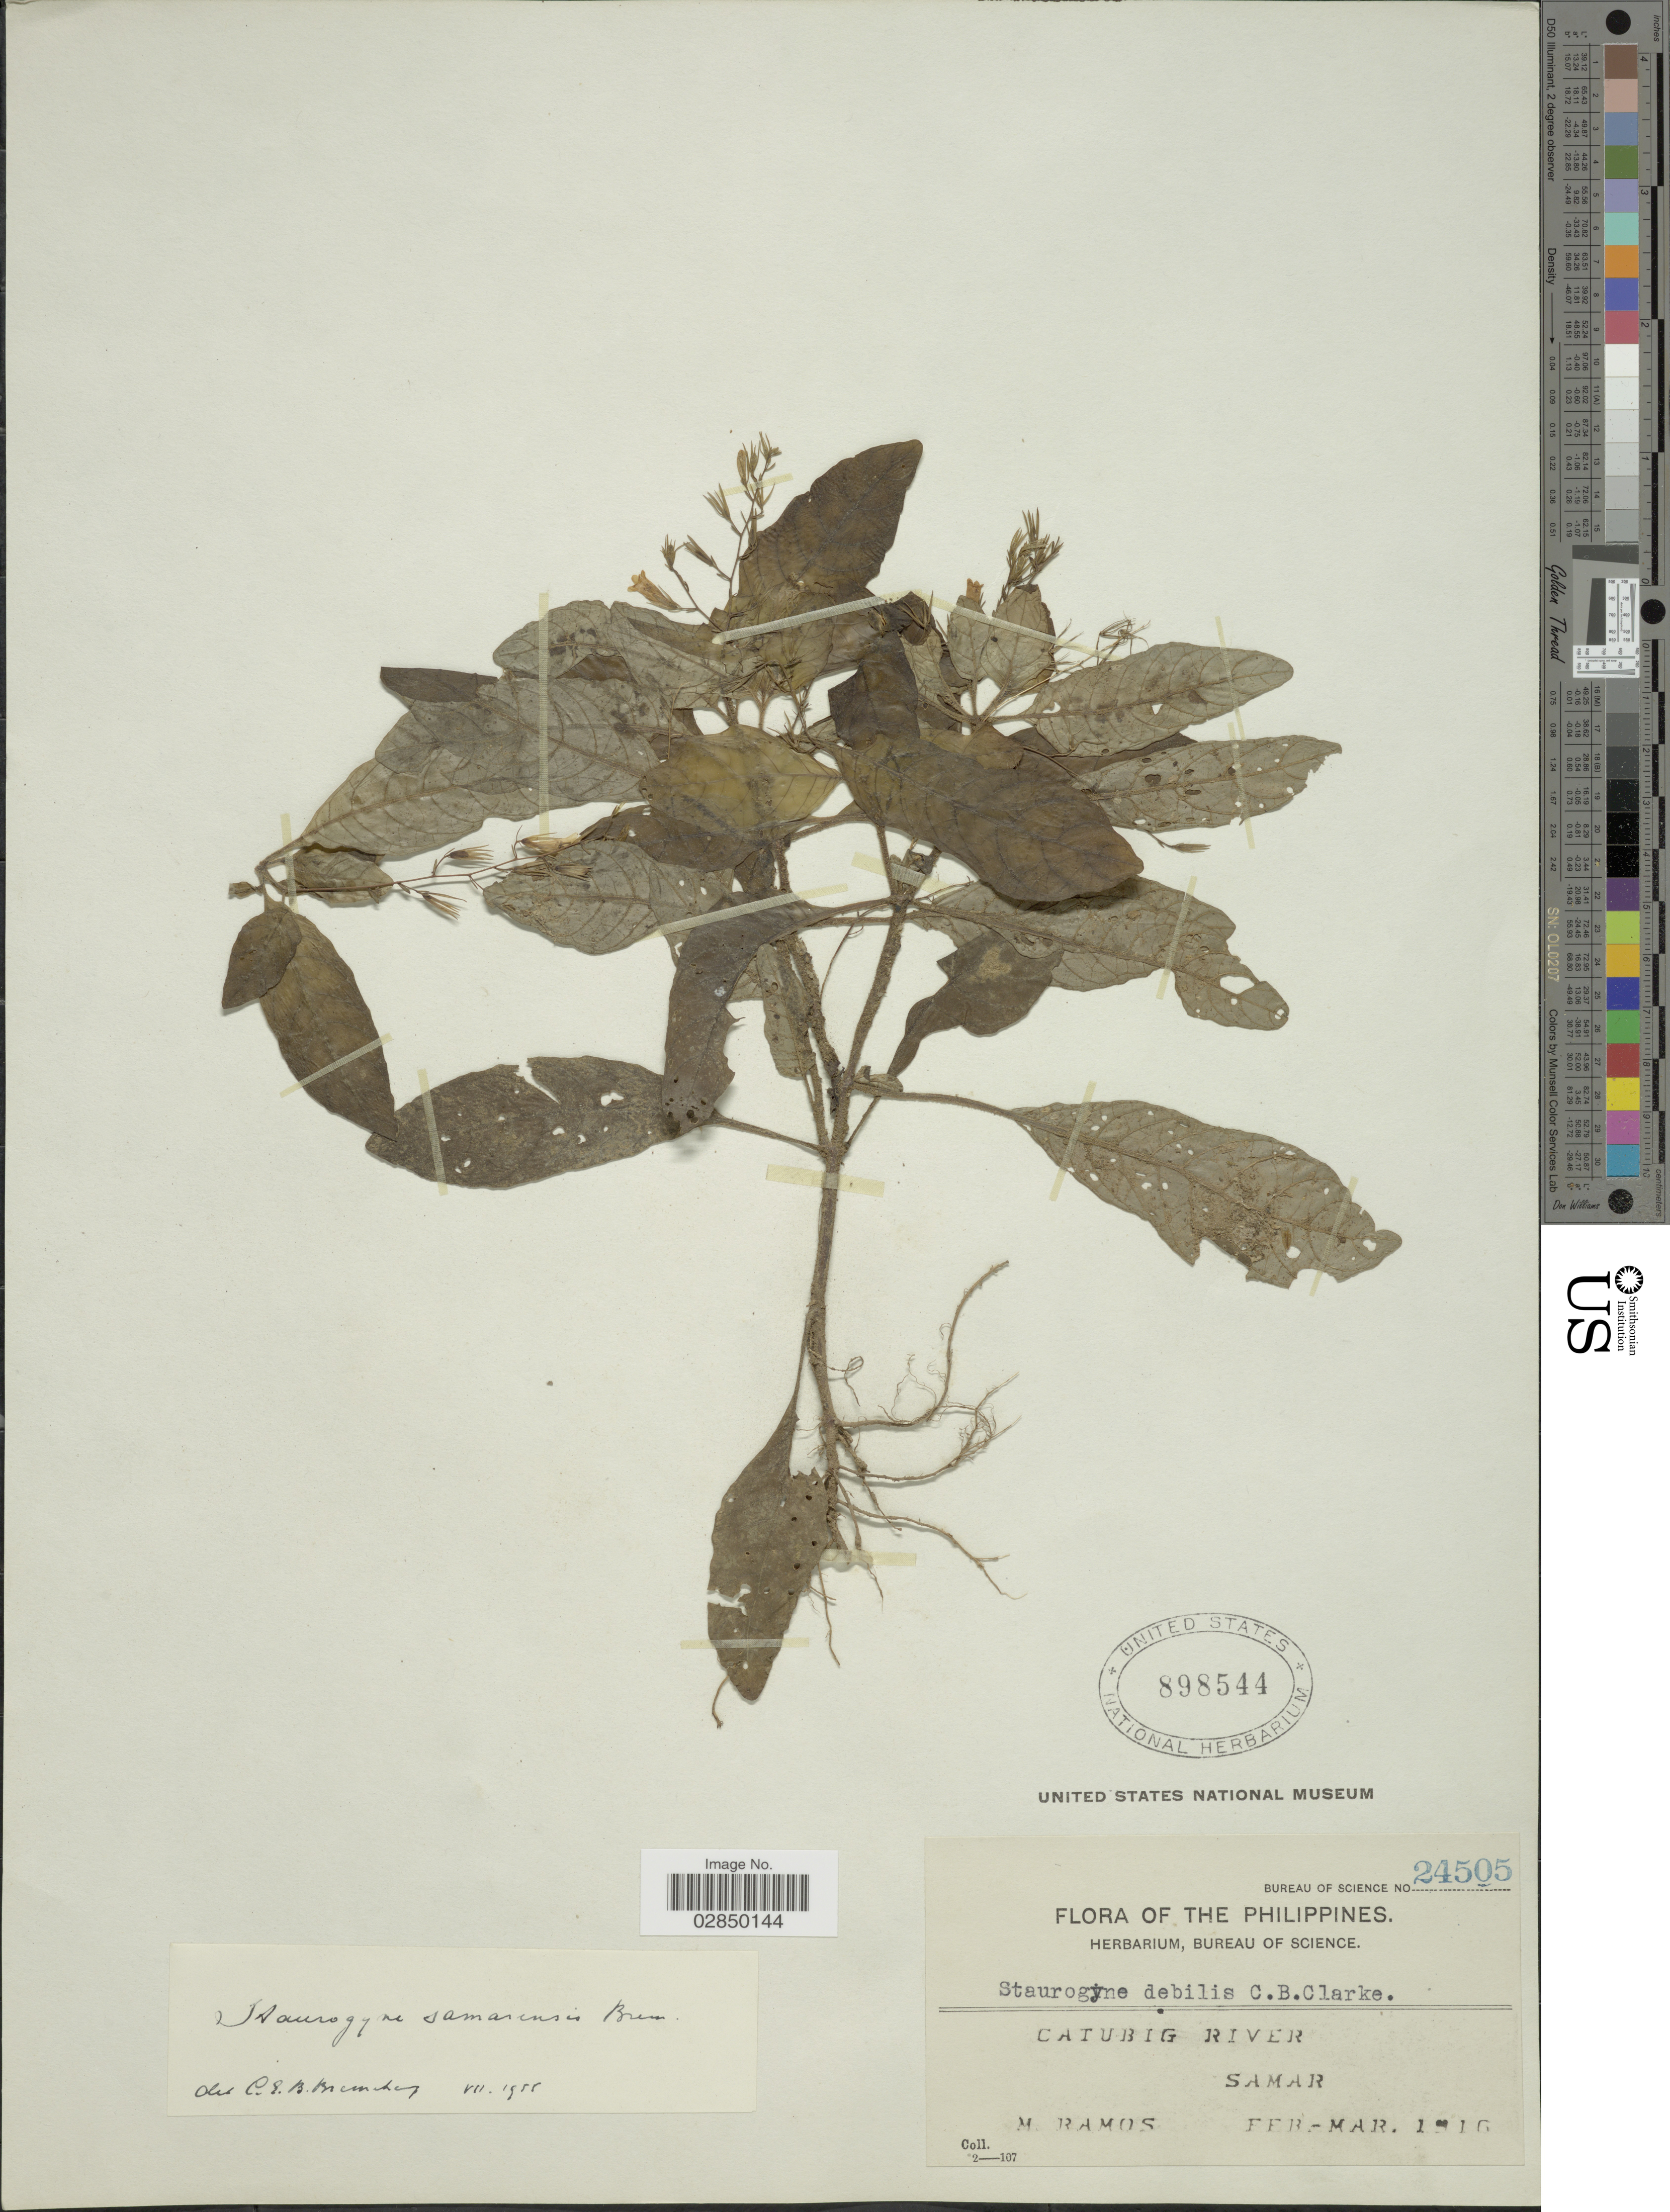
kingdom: Plantae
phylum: Tracheophyta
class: Magnoliopsida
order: Lamiales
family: Acanthaceae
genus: Staurogyne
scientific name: Staurogyne samarensis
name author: Bremek.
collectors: M. Ramos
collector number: Bureau of Science 24505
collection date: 1916-02/1916-03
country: Philippines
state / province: Eastern Visayas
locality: Catubig River. Samar.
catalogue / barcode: US 898544